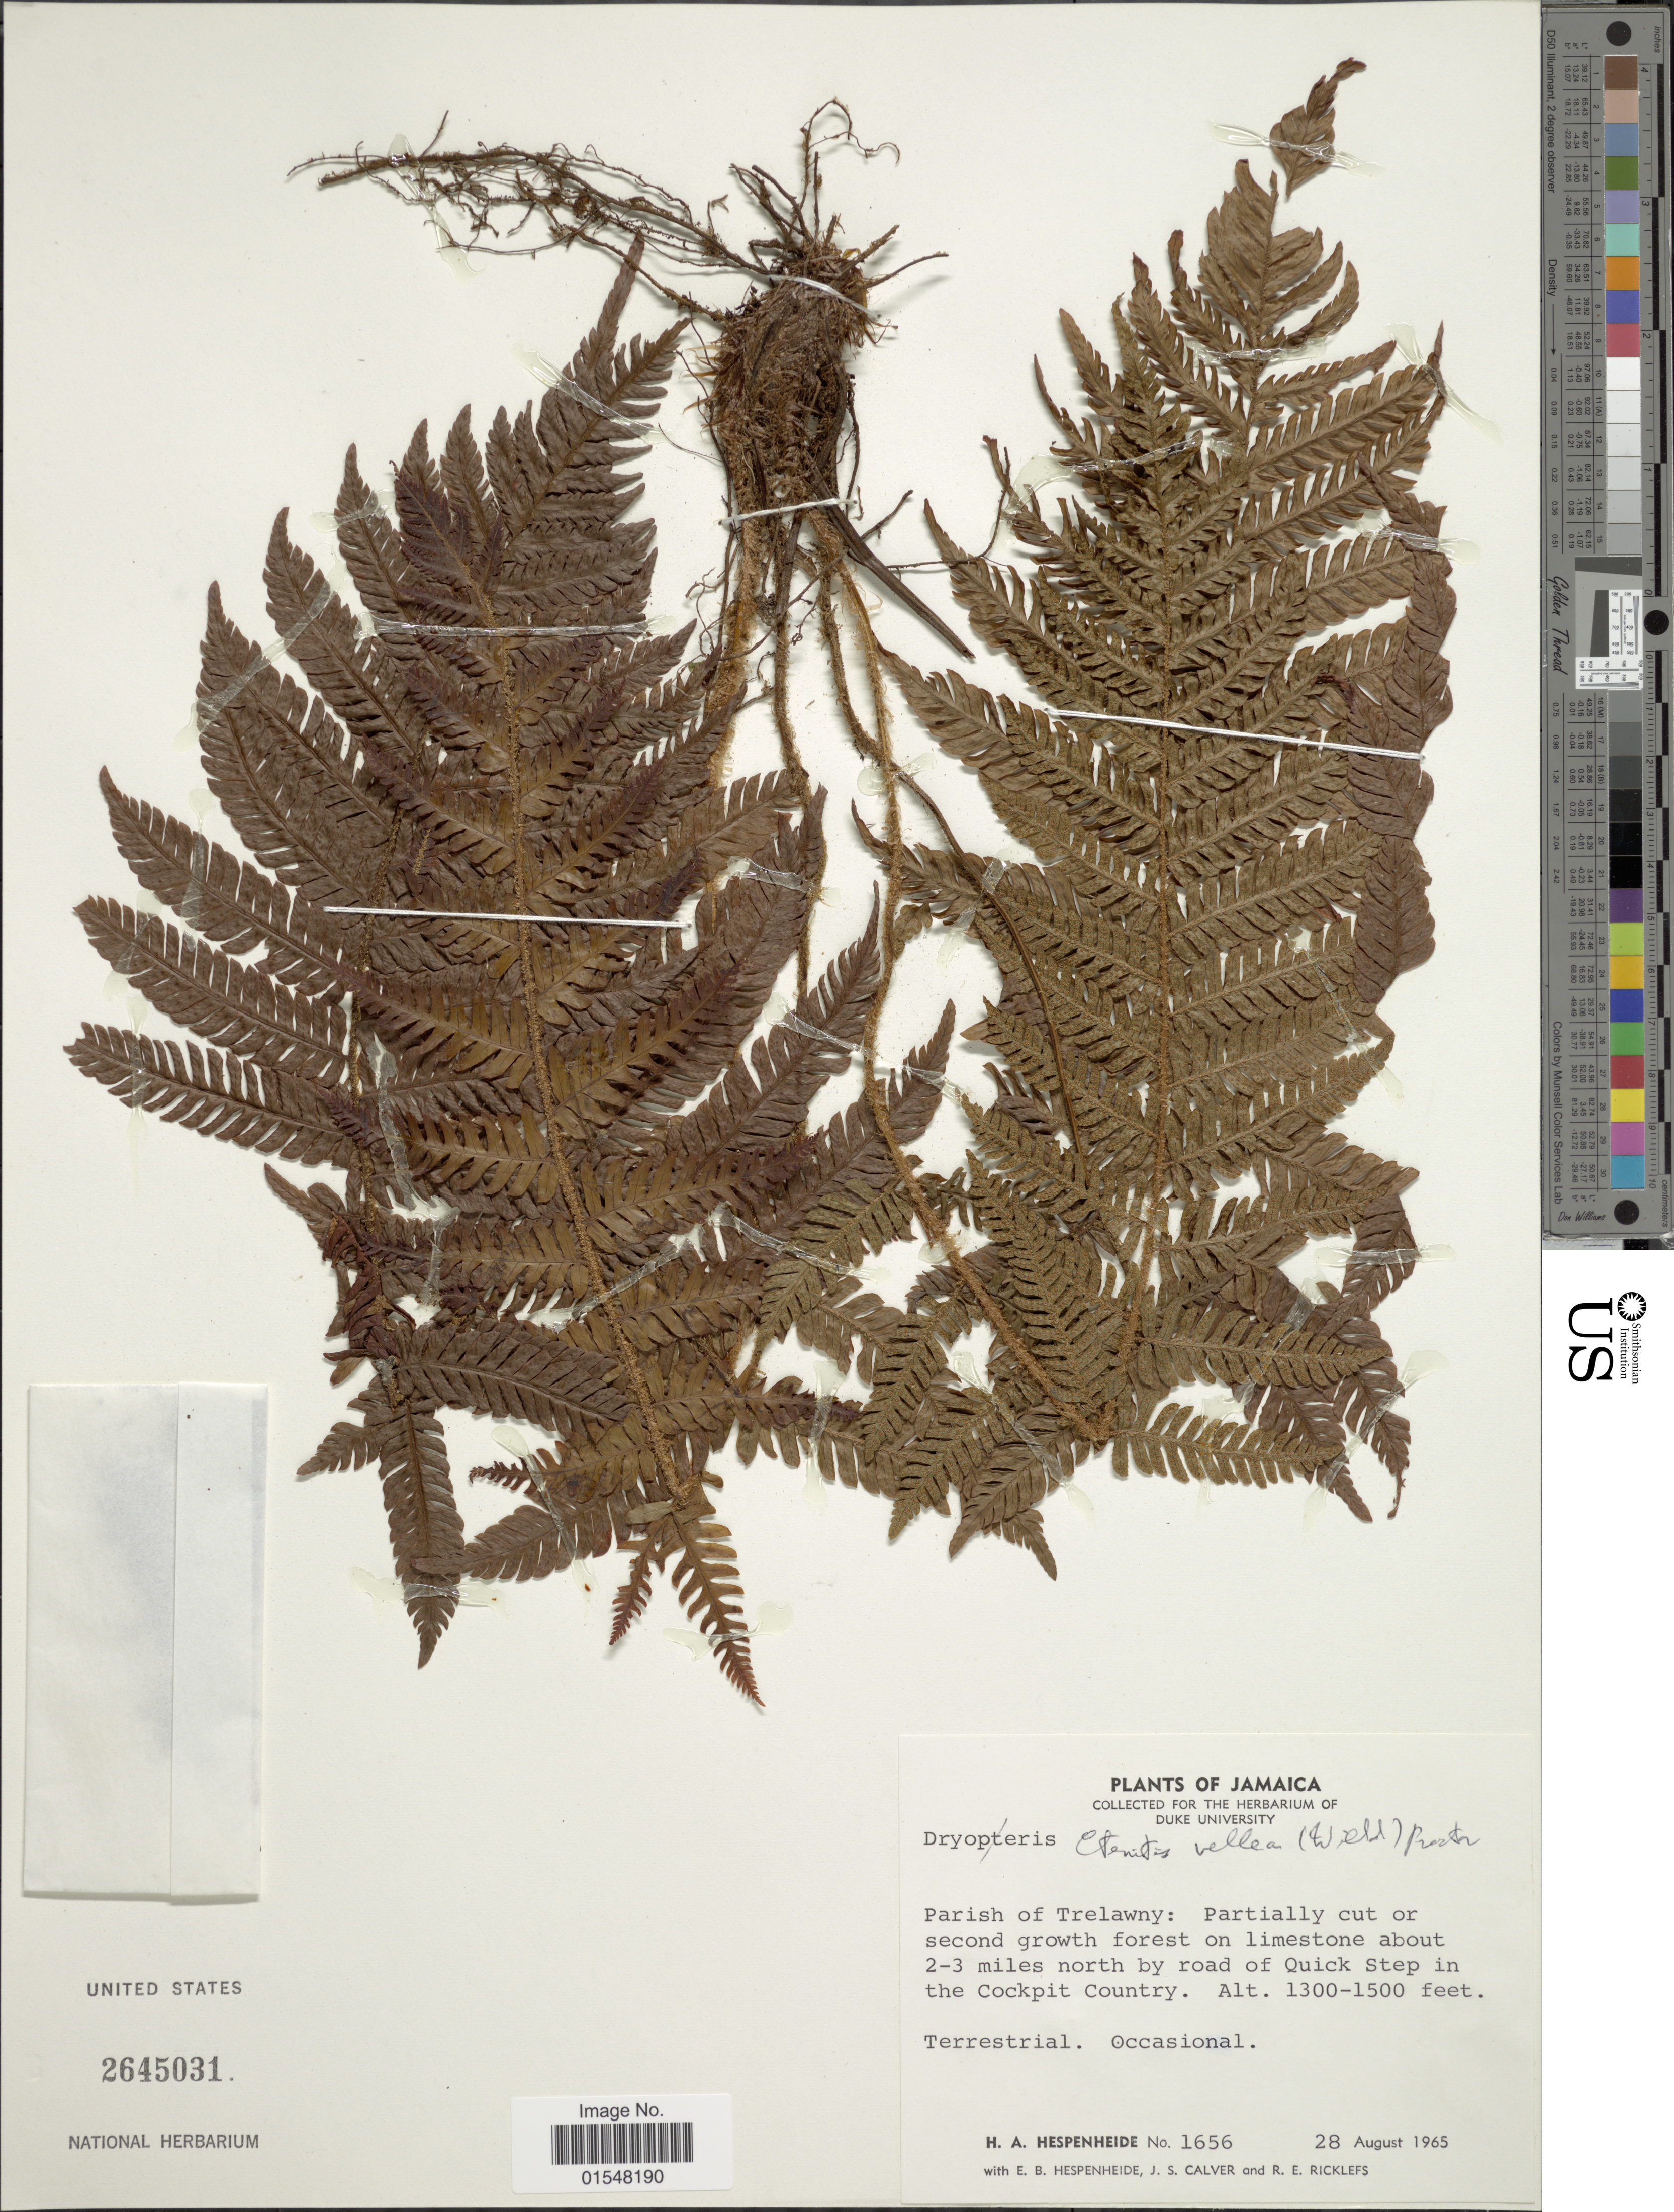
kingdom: Plantae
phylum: Tracheophyta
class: Polypodiopsida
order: Polypodiales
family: Dryopteridaceae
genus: Ctenitis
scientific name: Ctenitis vellea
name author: (Willd.) Proctor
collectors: H. Hespendheide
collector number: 1656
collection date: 1965-08-28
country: Jamaica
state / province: Trelawny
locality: Parish of Trelawny: Partially cut or second growth forest on limestone about 2- 3 miles north by road of Quick Step in the Cockpit Country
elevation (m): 396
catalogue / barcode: US 2645031